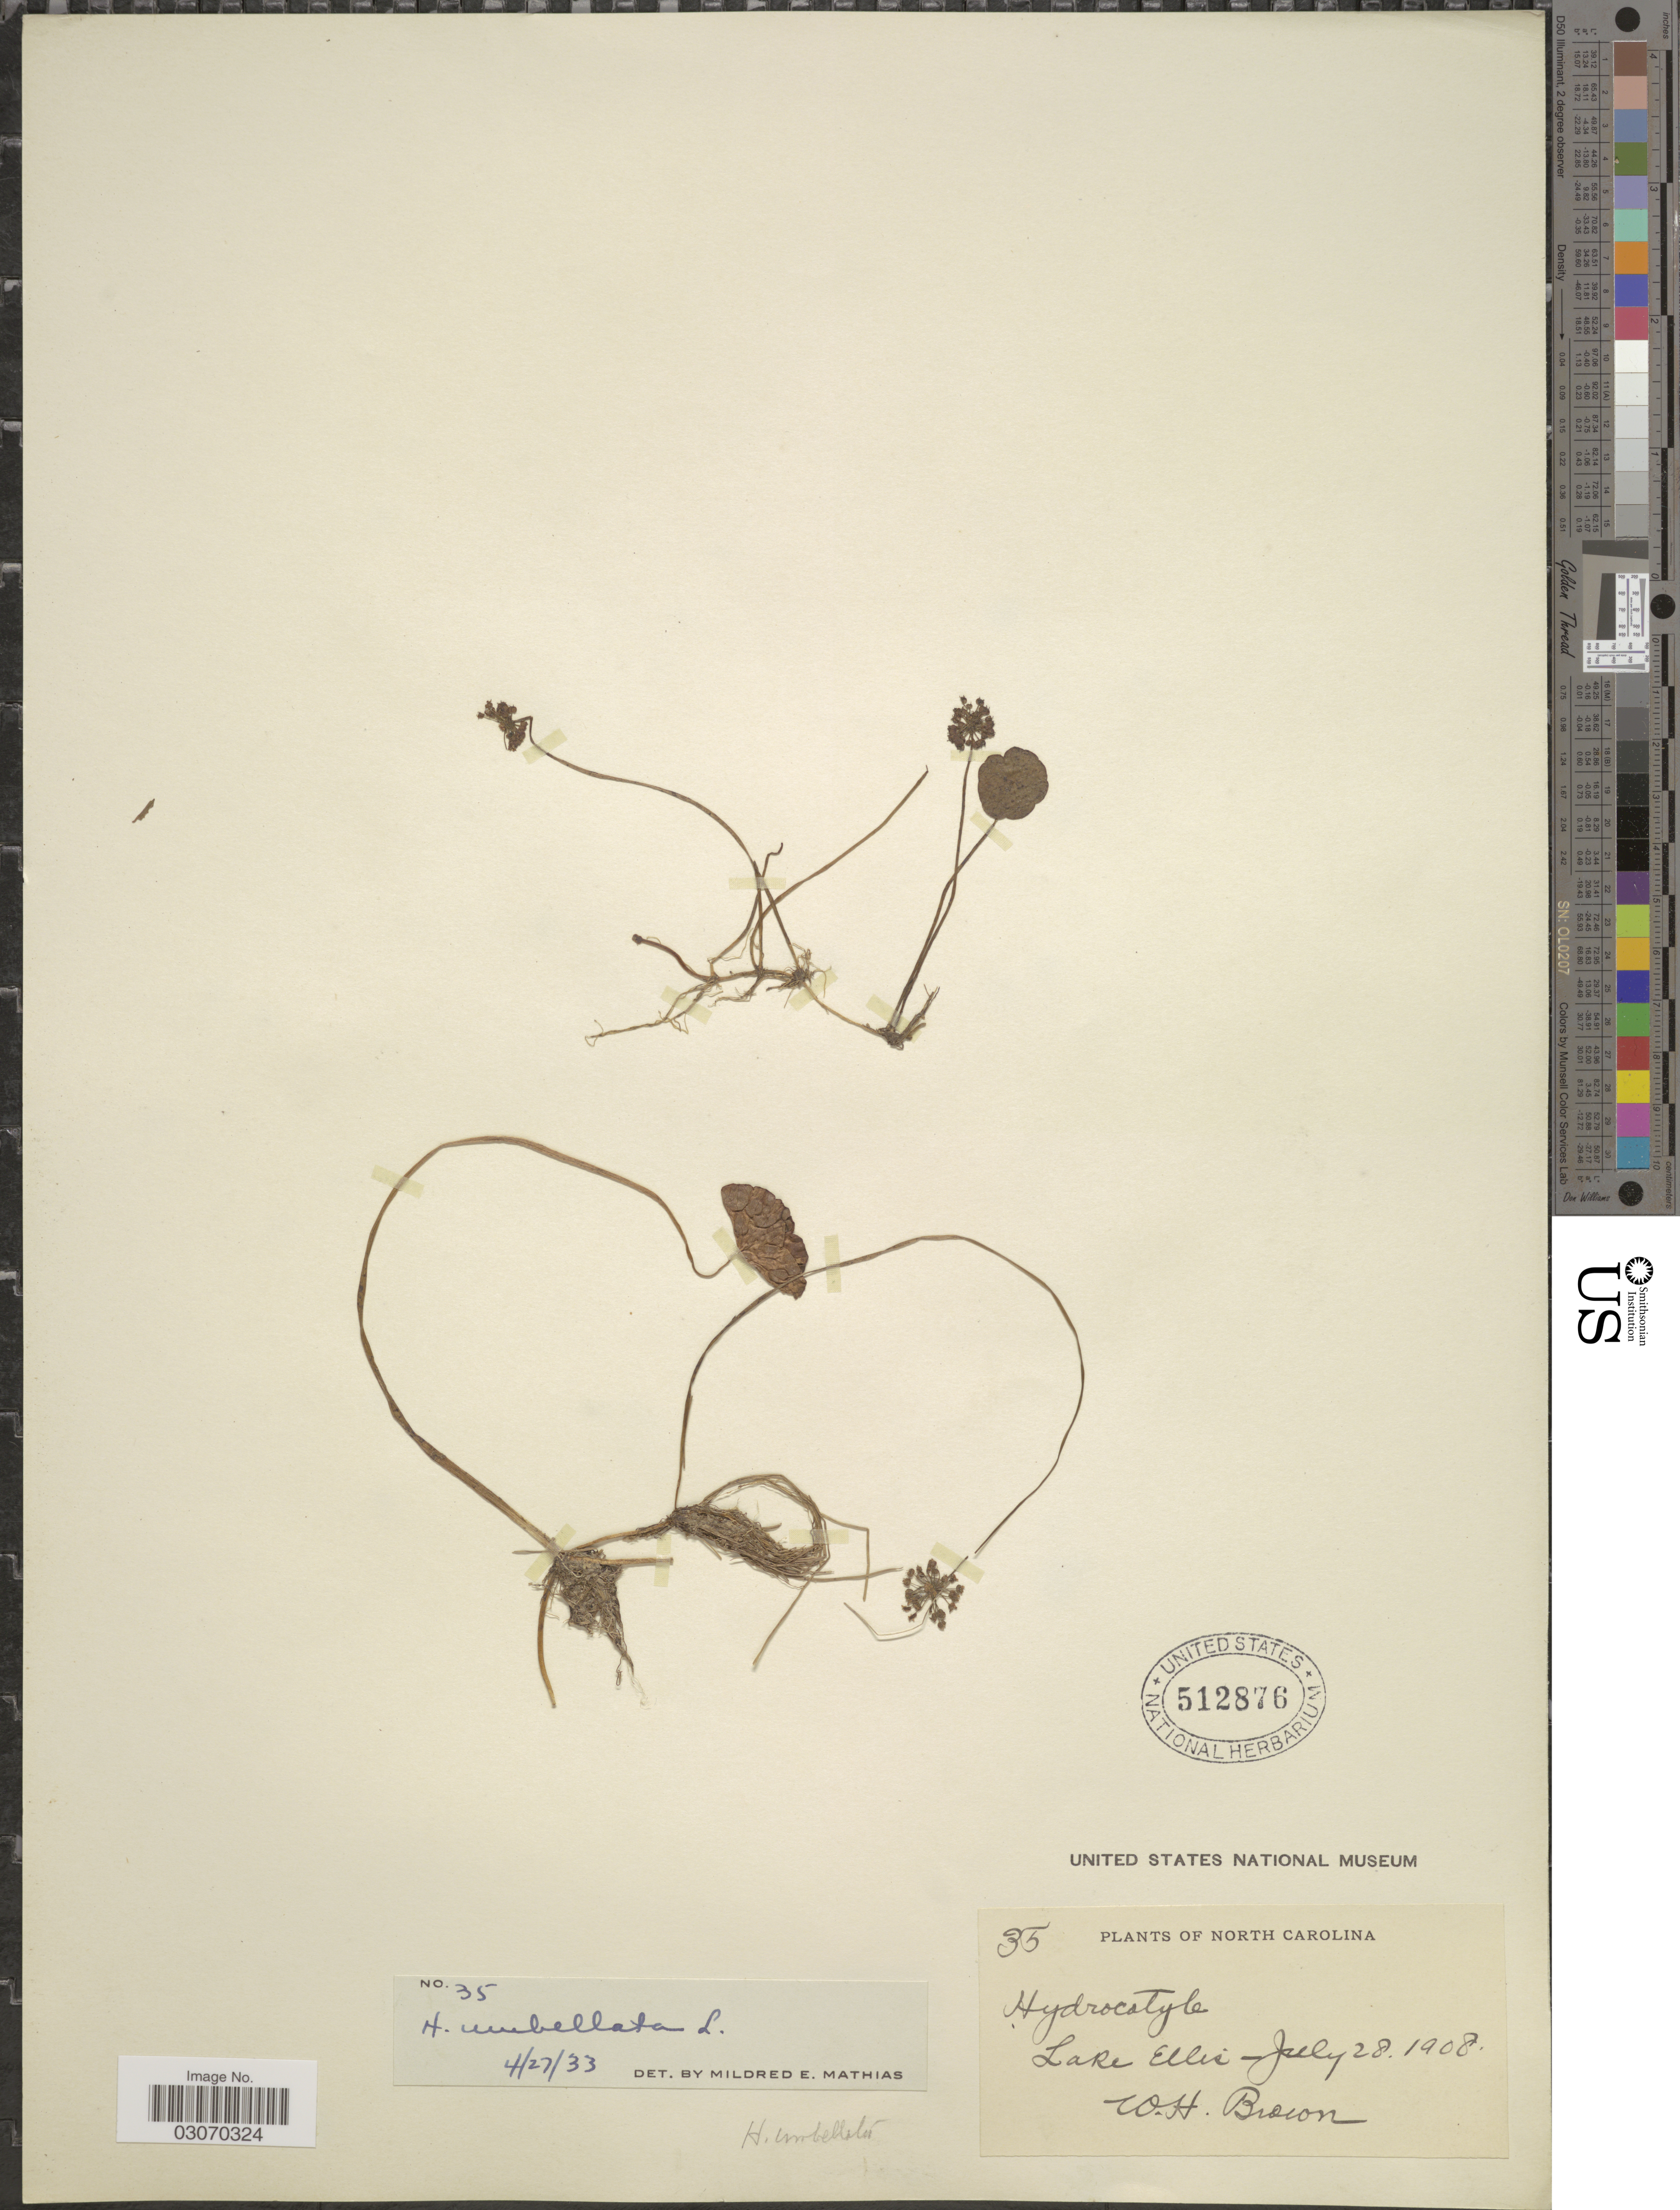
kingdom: Plantae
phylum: Tracheophyta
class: Magnoliopsida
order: Apiales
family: Araliaceae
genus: Hydrocotyle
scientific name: Hydrocotyle umbellata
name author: L.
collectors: W. H. Brown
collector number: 35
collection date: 1908-07-28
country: United States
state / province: North Carolina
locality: Lake Ellis.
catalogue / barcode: US 512876